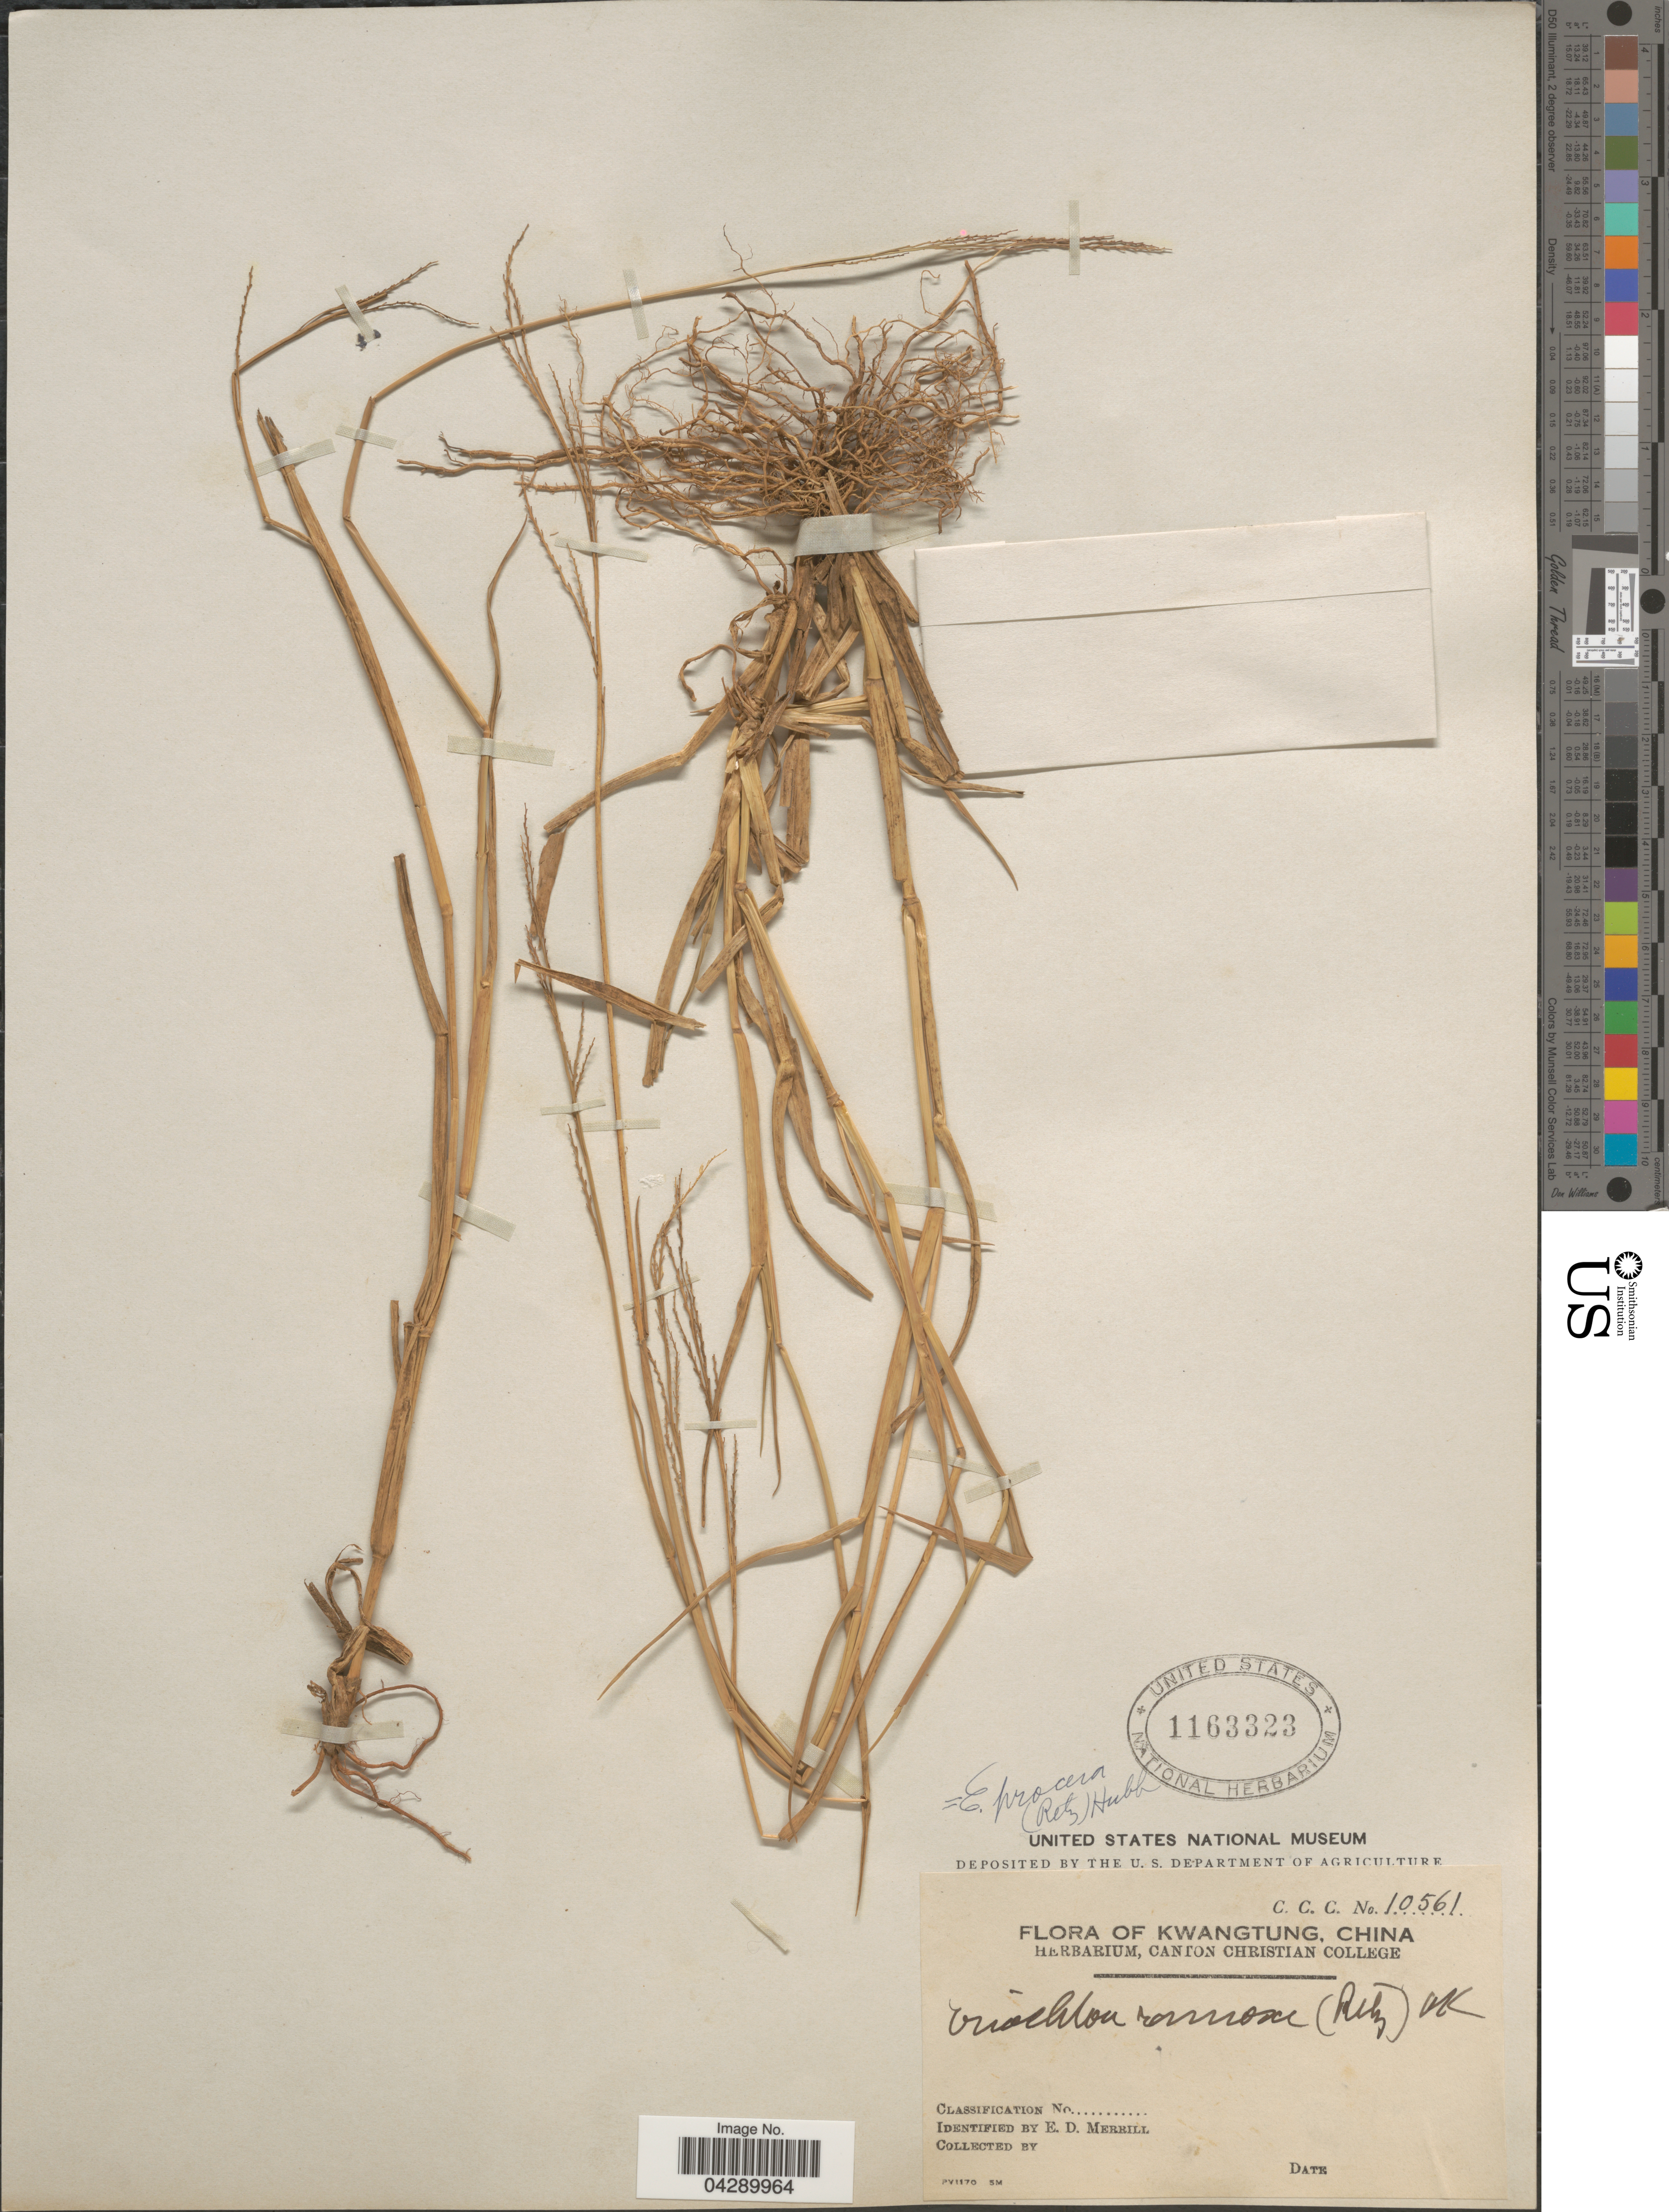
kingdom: Plantae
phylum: Tracheophyta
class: Liliopsida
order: Poales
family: Poaceae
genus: Eriochloa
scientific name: Eriochloa procera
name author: (Retz.) C.E. Hubb.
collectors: E. D. Merrill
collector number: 10561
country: China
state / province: Guangdong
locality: Kwangtung.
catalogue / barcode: US 1163323